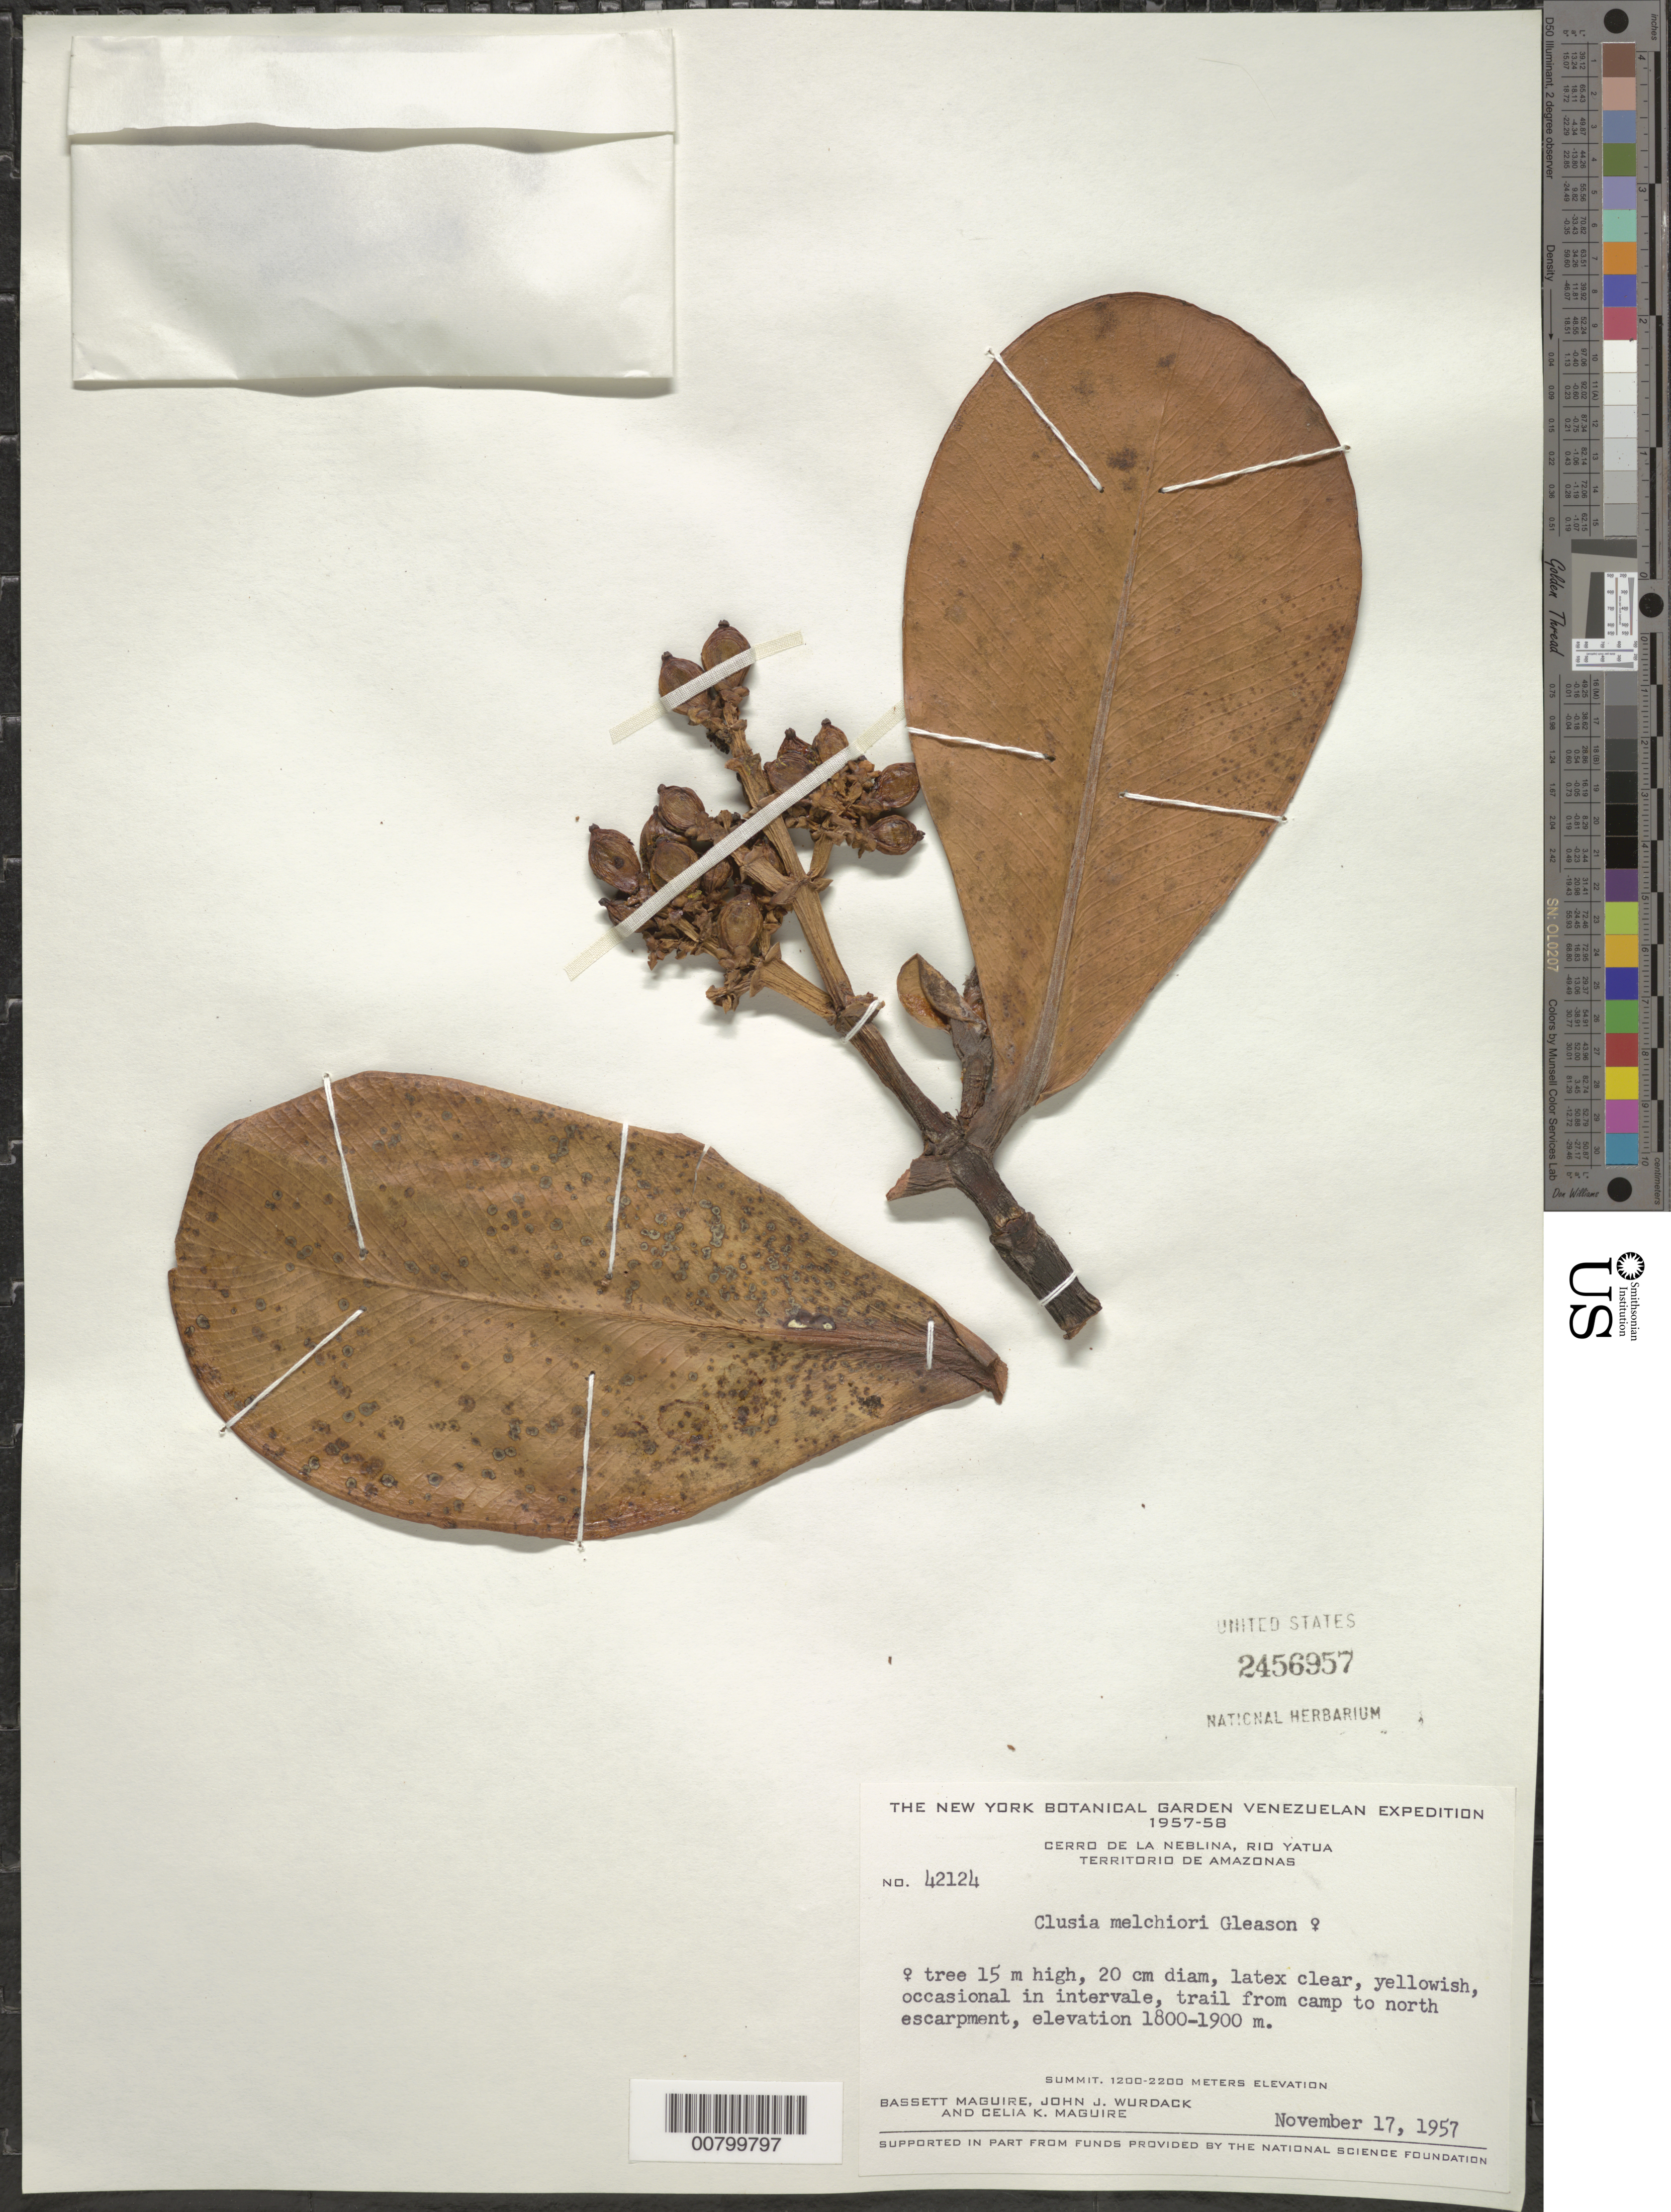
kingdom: Plantae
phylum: Tracheophyta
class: Magnoliopsida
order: Malpighiales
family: Clusiaceae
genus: Clusia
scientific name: Clusia melchiori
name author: Gleason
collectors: B. Maguire, J. J. Wurdack & C. K. Maguire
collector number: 42124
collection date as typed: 17-Nov-57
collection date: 1957-11-17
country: Venezuela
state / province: Amazonas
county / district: Río Negro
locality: Cerro de la Neblina, Río Yatua, North Escarpment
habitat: Intervale trail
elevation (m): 1800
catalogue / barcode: US 2456957